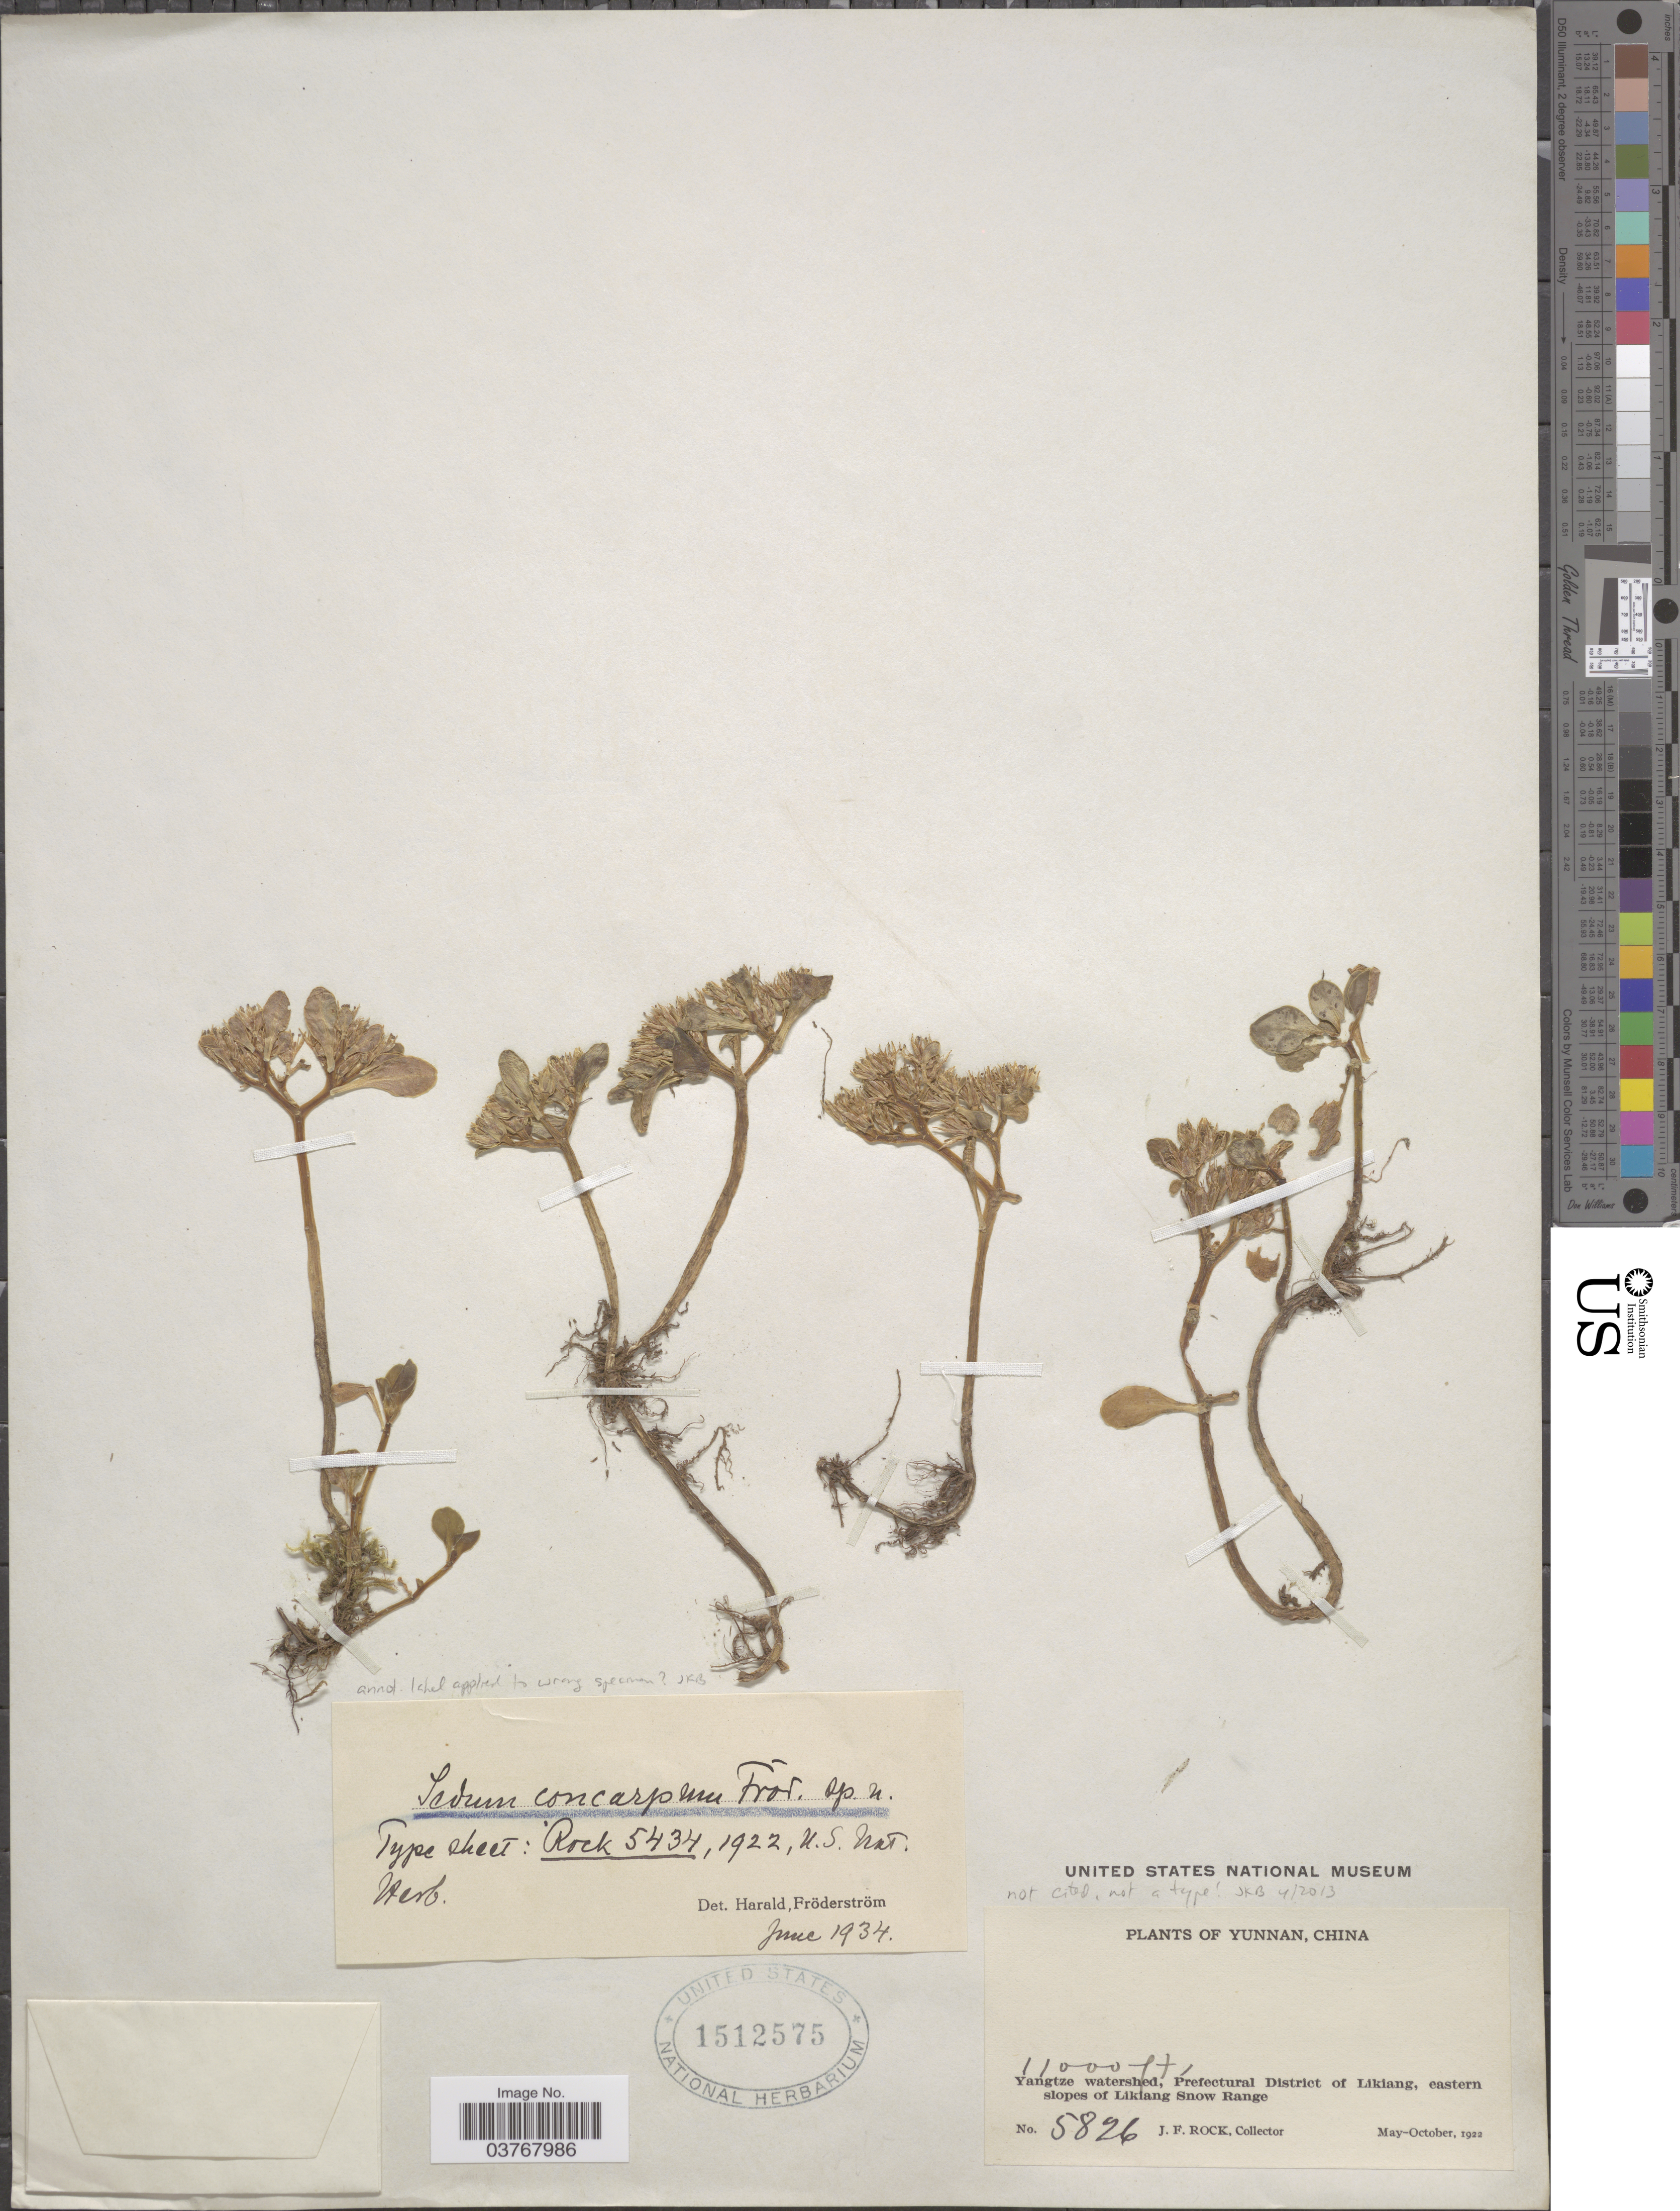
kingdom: Plantae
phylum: Tracheophyta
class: Magnoliopsida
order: Saxifragales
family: Crassulaceae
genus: Sedum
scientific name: Sedum concarpum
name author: Fröd.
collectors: J. Rock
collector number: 5826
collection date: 1922-05/1922-10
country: China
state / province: Yunnan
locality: Yangtze watershed, Prefectural District of Likiang, eastern slopes of Likiang Snow Range.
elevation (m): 3353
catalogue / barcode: US 1512575